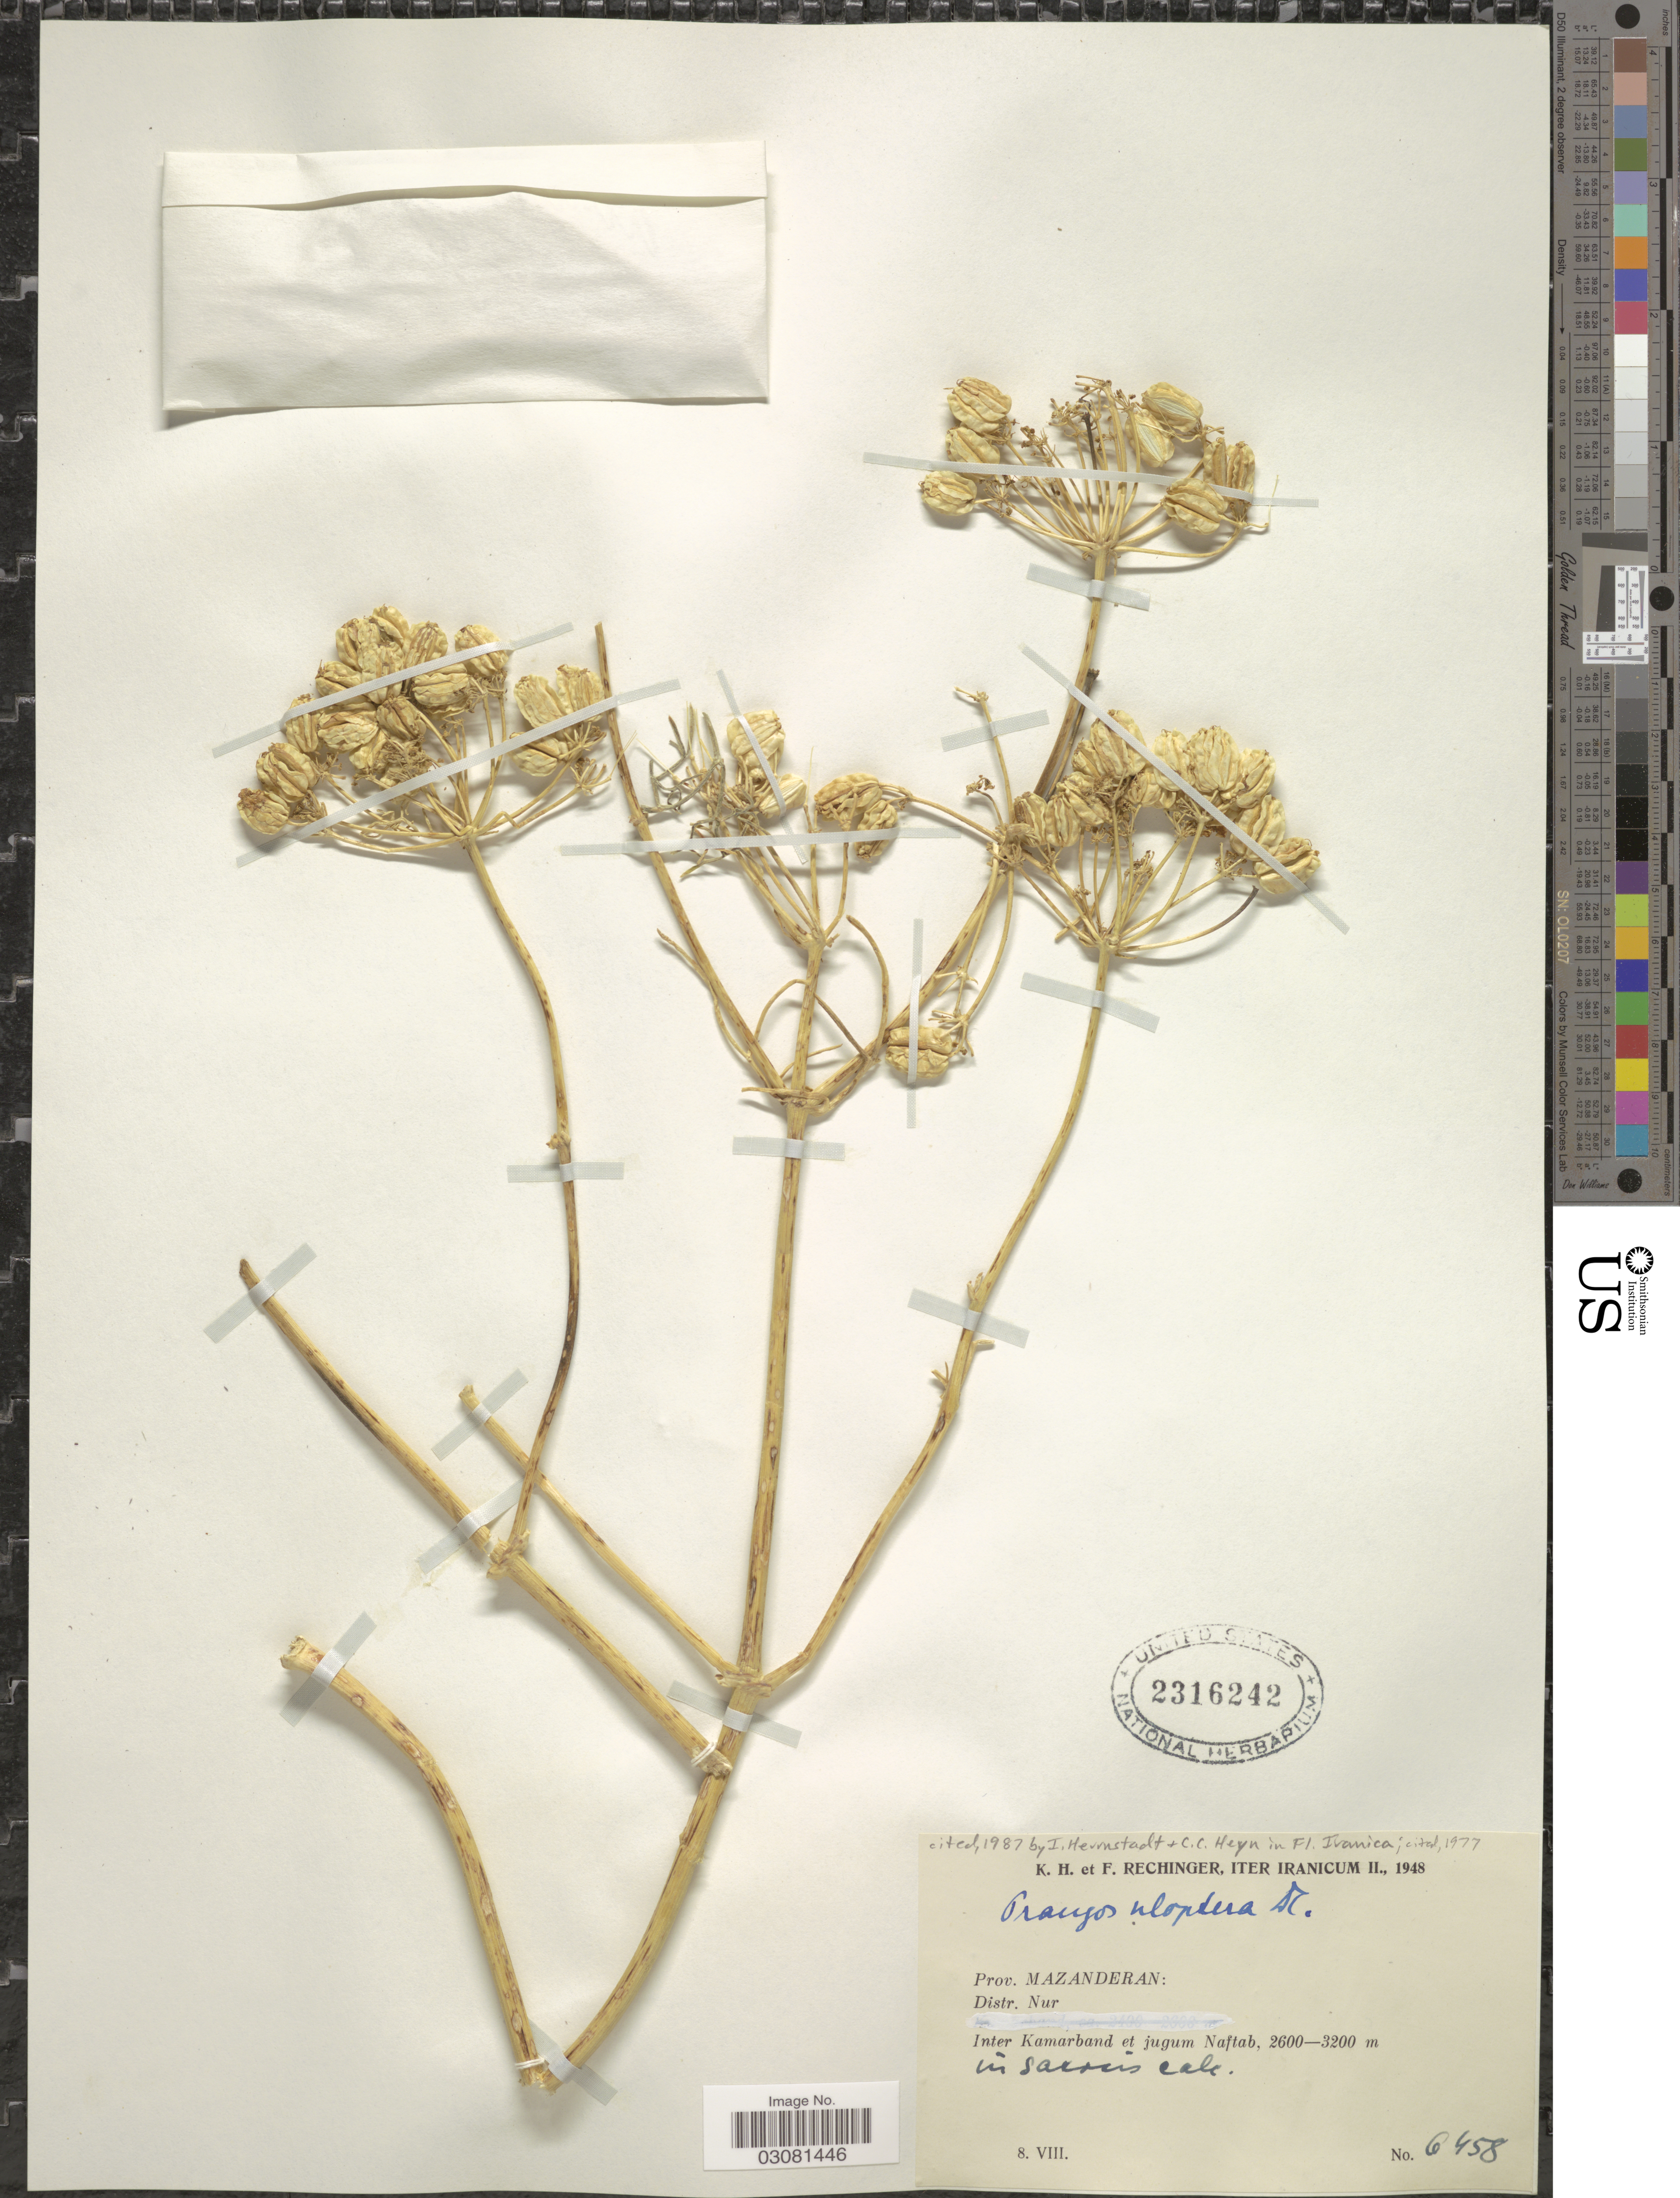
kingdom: Plantae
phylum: Tracheophyta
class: Magnoliopsida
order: Apiales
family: Apiaceae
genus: Prangos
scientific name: Prangos uloptera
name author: DC.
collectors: K. H. Rechinger & F. Rechinger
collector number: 6458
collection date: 1948-08-08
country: Iran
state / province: Mazandaran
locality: Prov. Mazanderan: Distr. Nur. Inter Kamarband et jugum Naftab.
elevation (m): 2600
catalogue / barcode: US 2316242